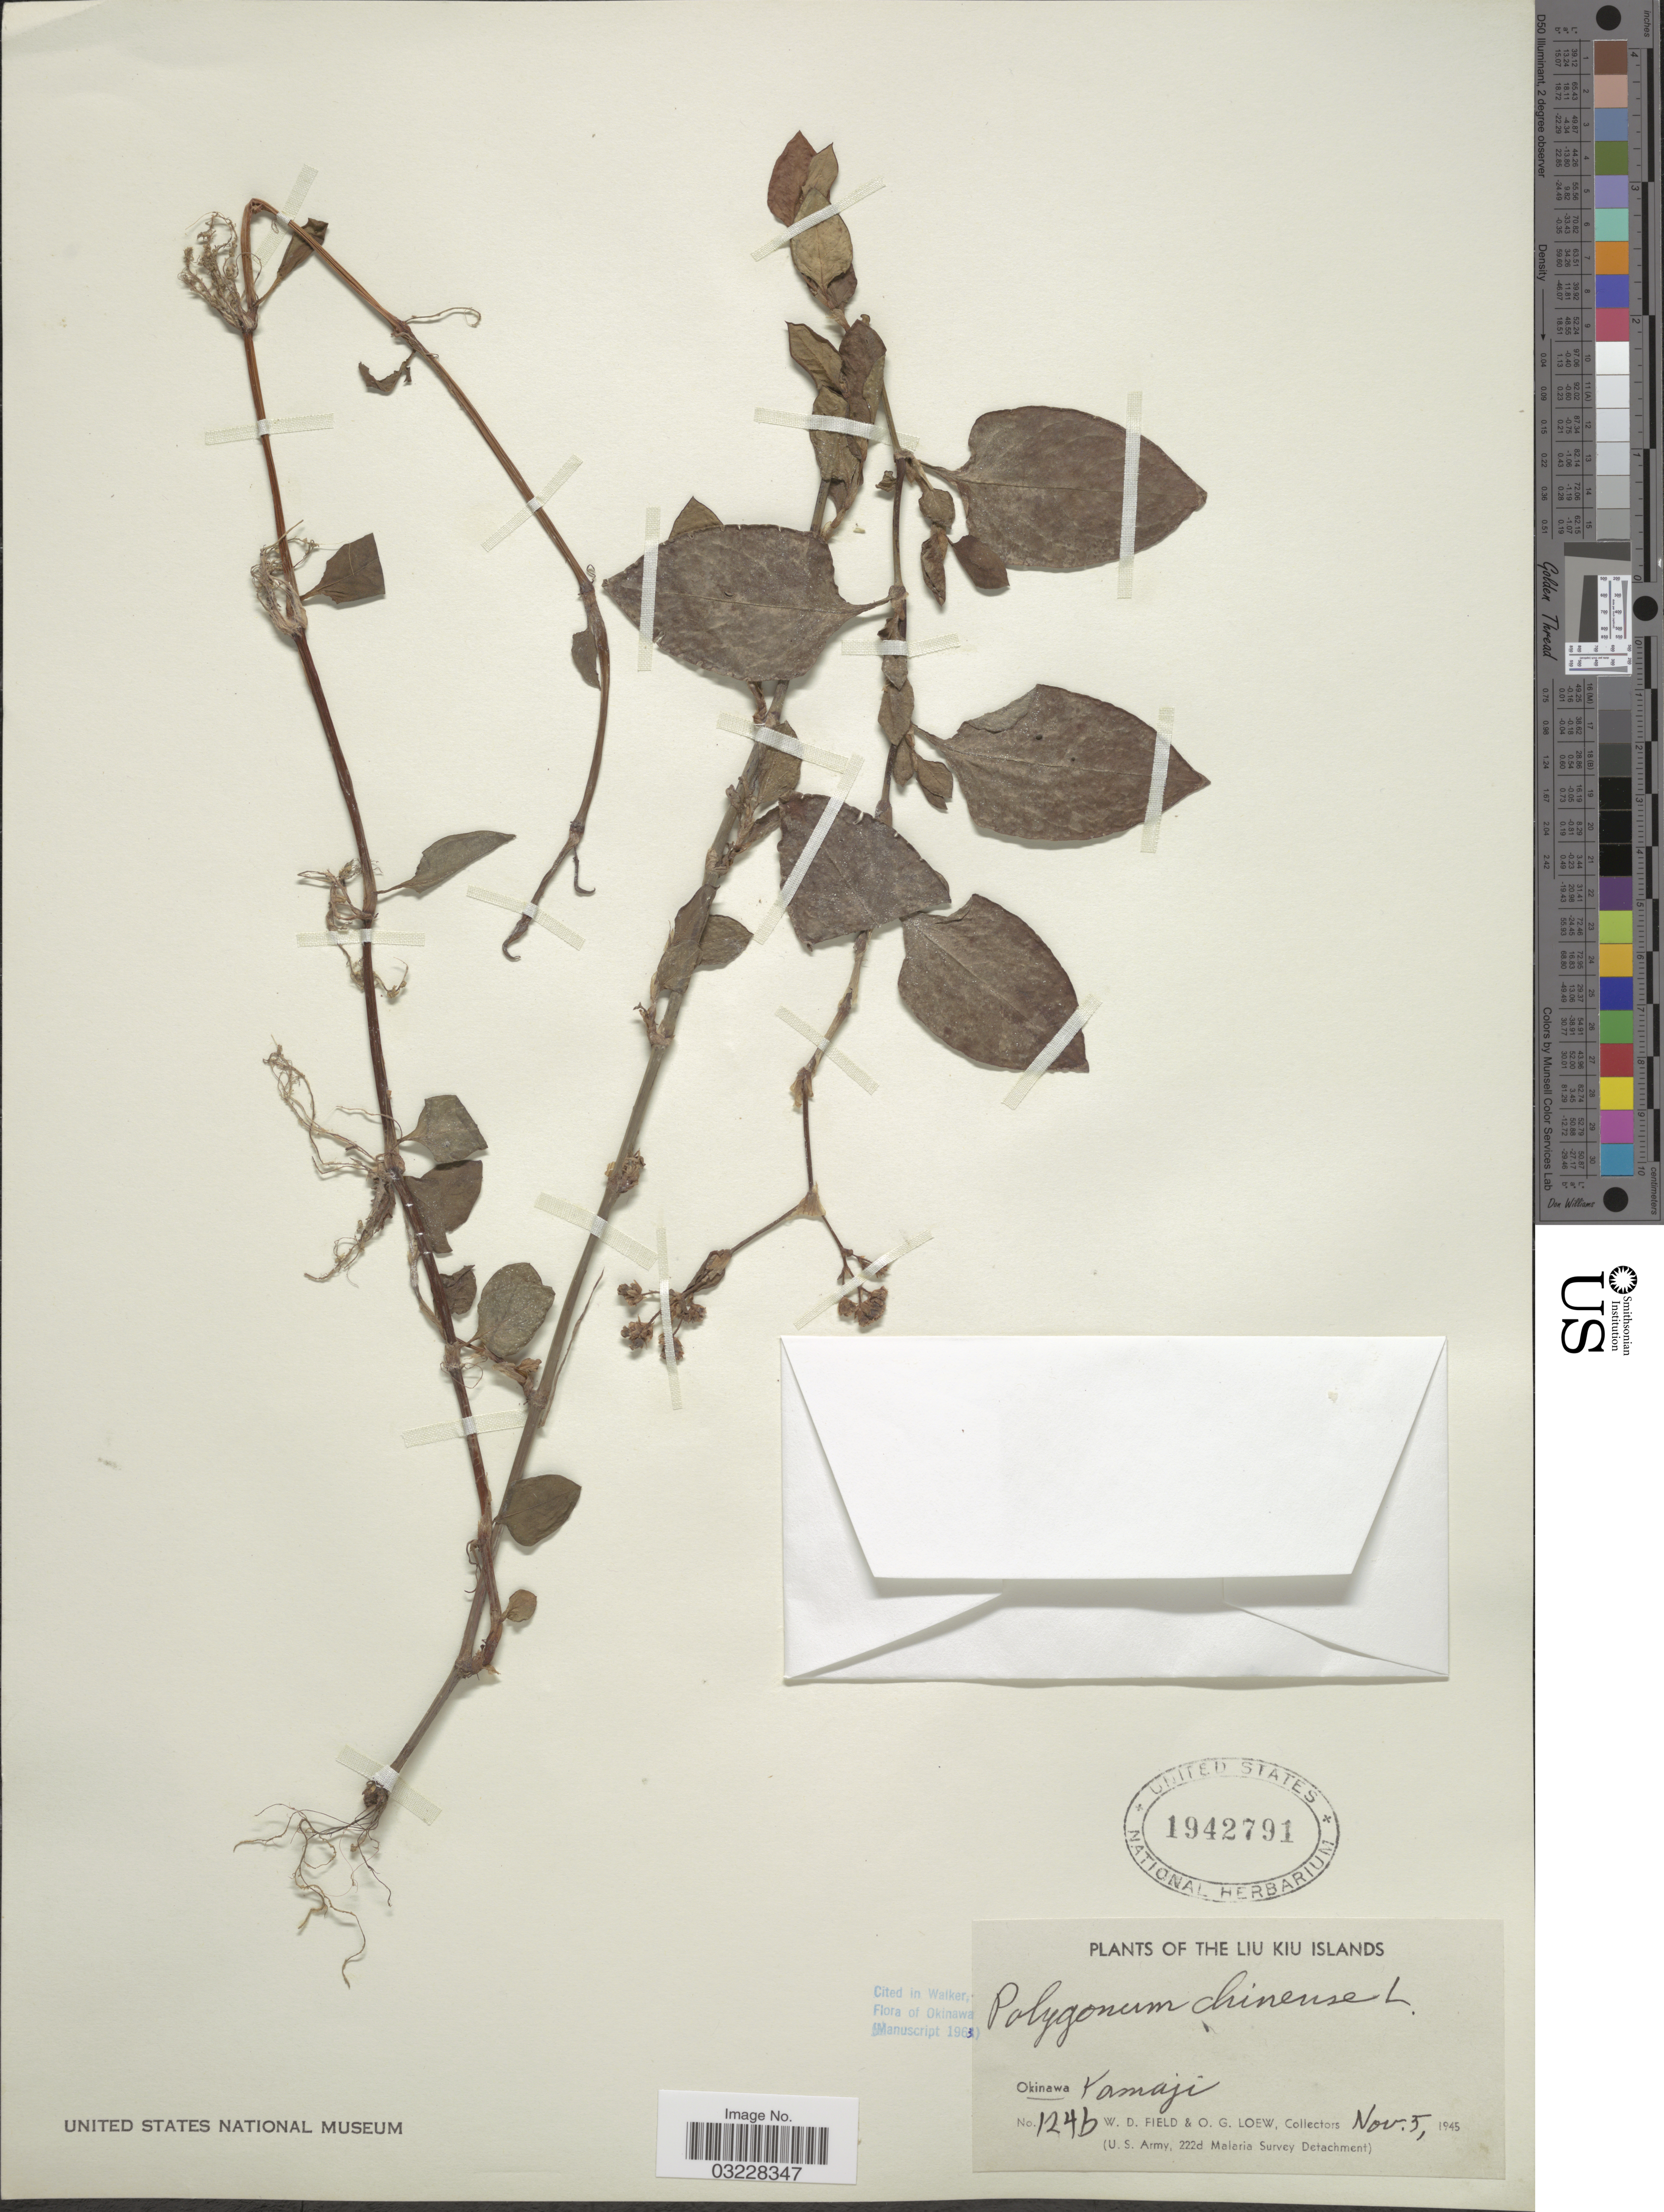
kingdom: Plantae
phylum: Tracheophyta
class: Magnoliopsida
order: Caryophyllales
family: Polygonaceae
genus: Polygonum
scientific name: Polygonum chinense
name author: L.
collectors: W. D. Field & O. G. Loew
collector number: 124b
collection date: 1945-11-05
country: Japan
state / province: Okinawa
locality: The Liu Kiu Islands. Okinawa: Kamaji.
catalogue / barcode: US 1942791